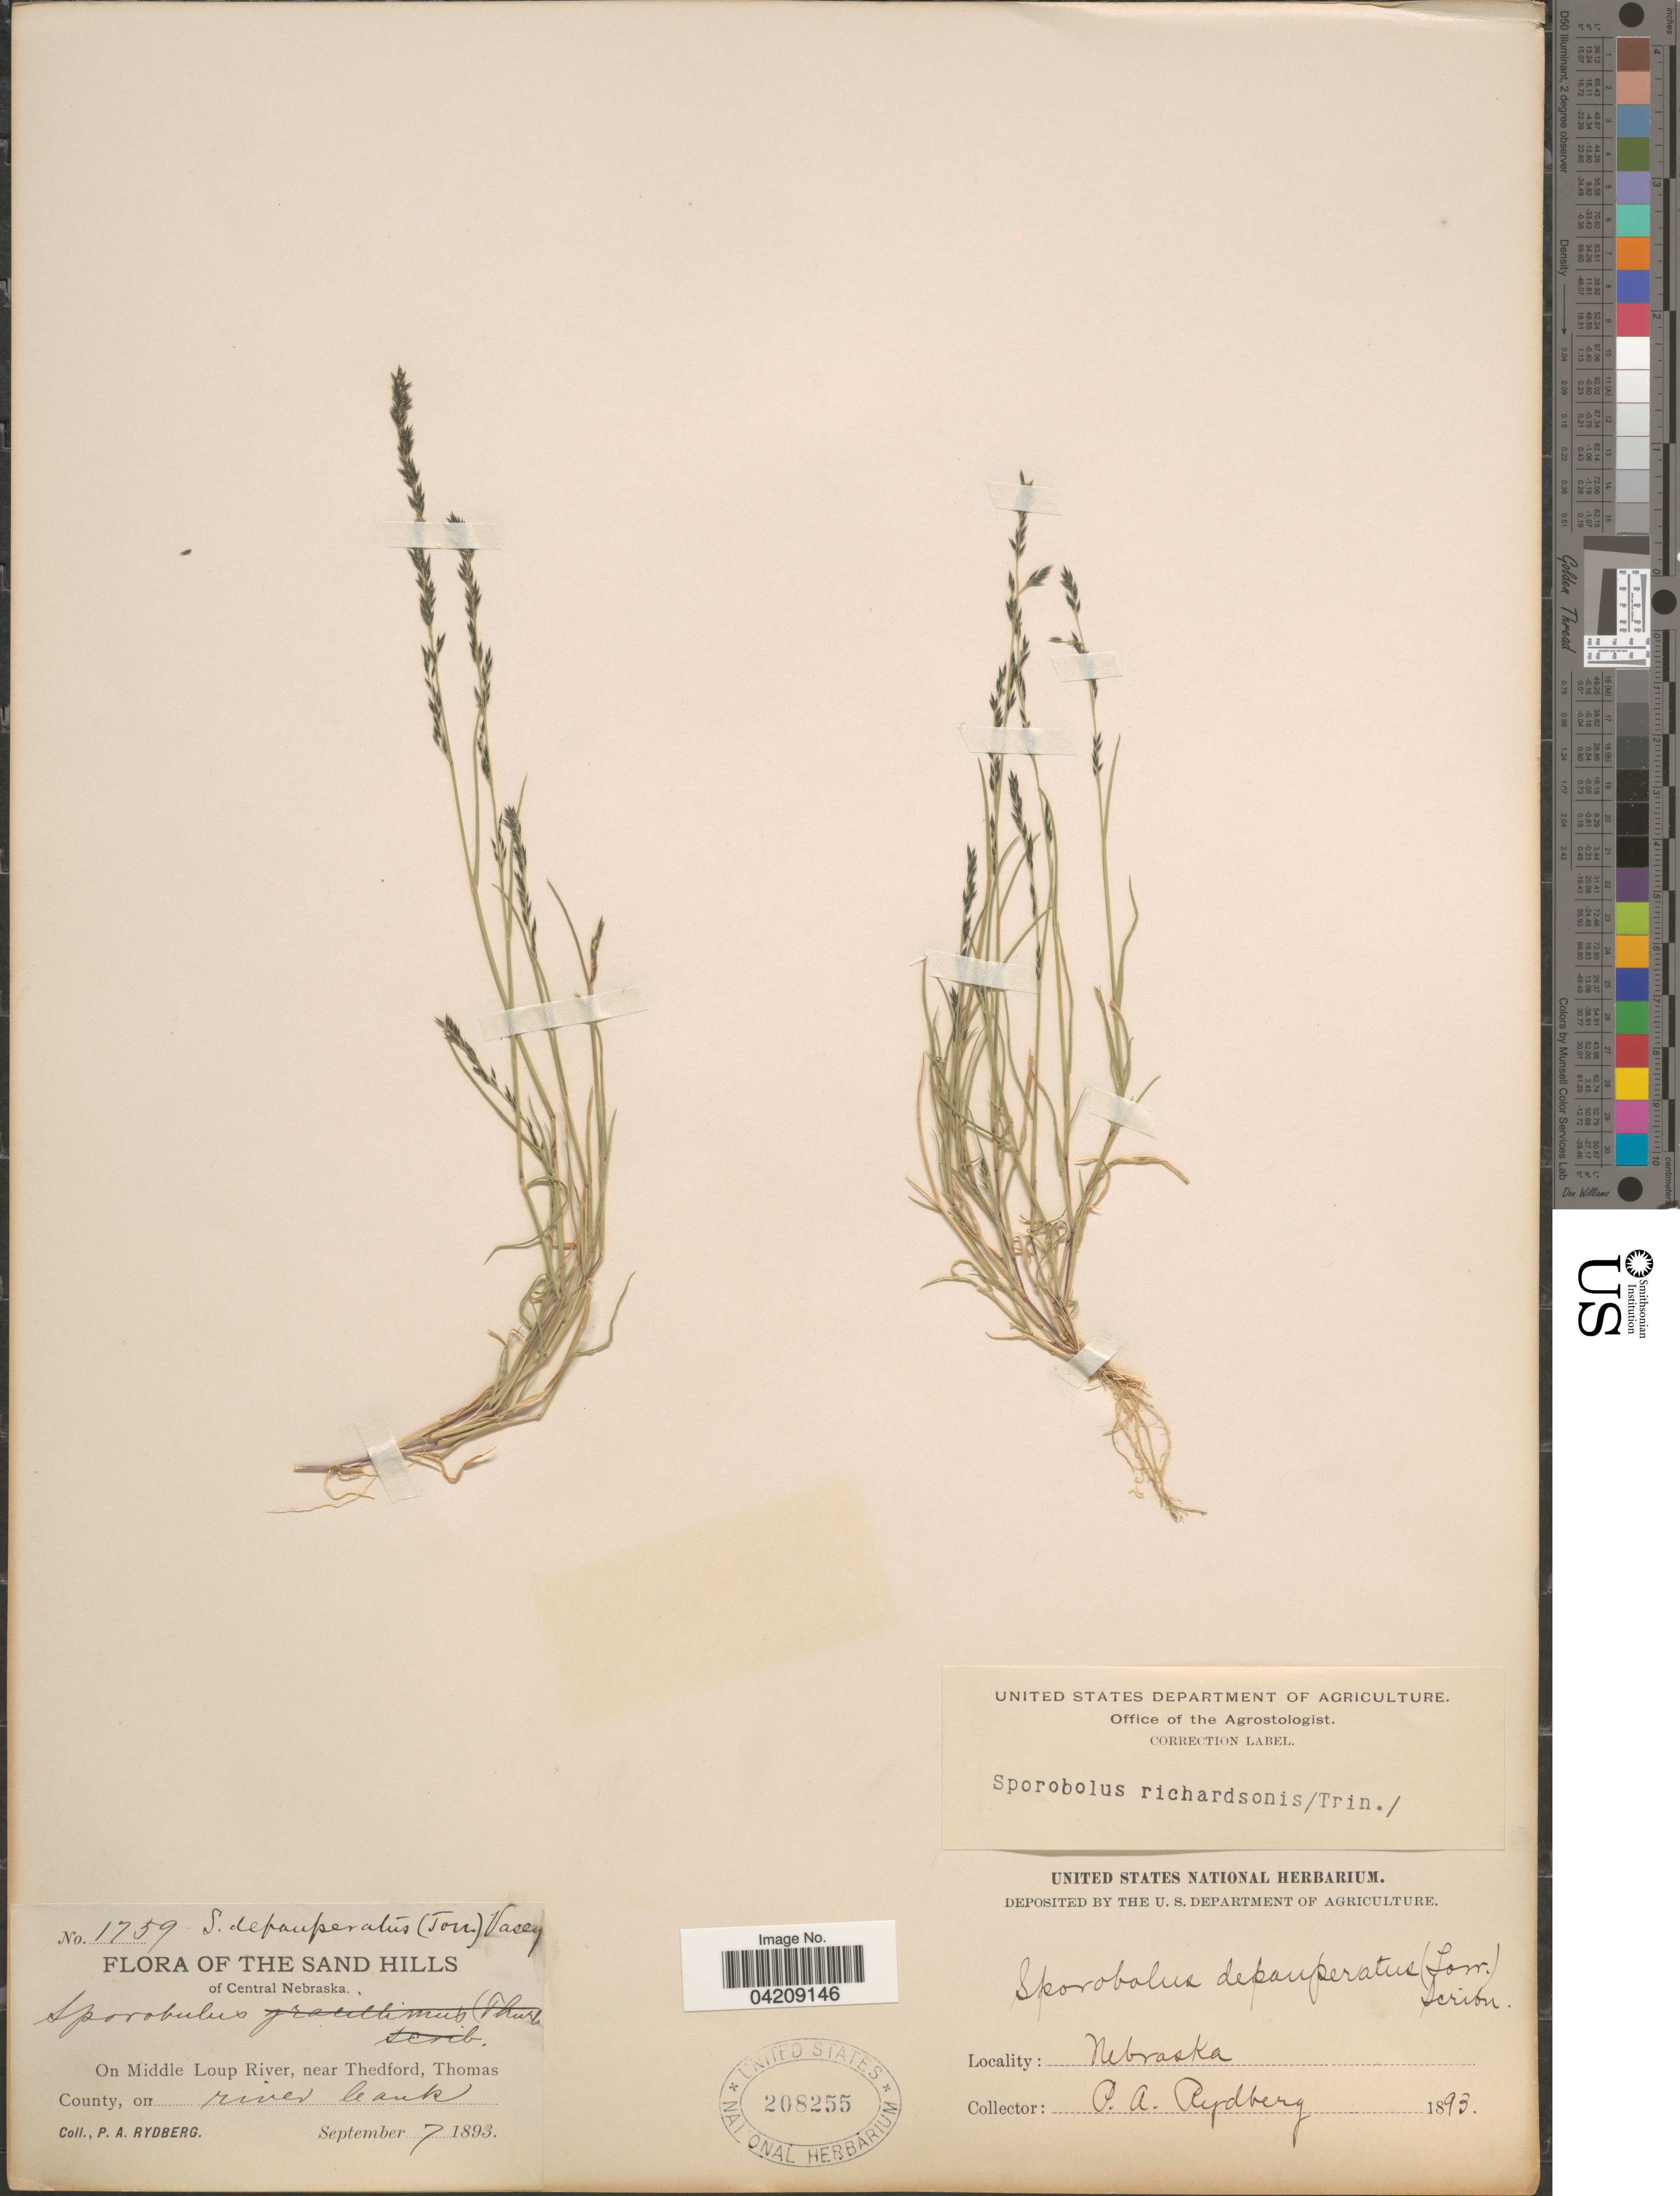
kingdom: Plantae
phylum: Tracheophyta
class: Liliopsida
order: Poales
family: Poaceae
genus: Muhlenbergia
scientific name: Muhlenbergia filiformis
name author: (Thurb. ex S. Watson) Rydb.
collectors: P. A. Rydberg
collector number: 1759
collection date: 1893-09-07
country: United States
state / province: Nebraska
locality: The Sand Hills of Central Nebraska. On Middle Loup River, near Thedford, Thomas County, on river bank.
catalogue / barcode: US 208255